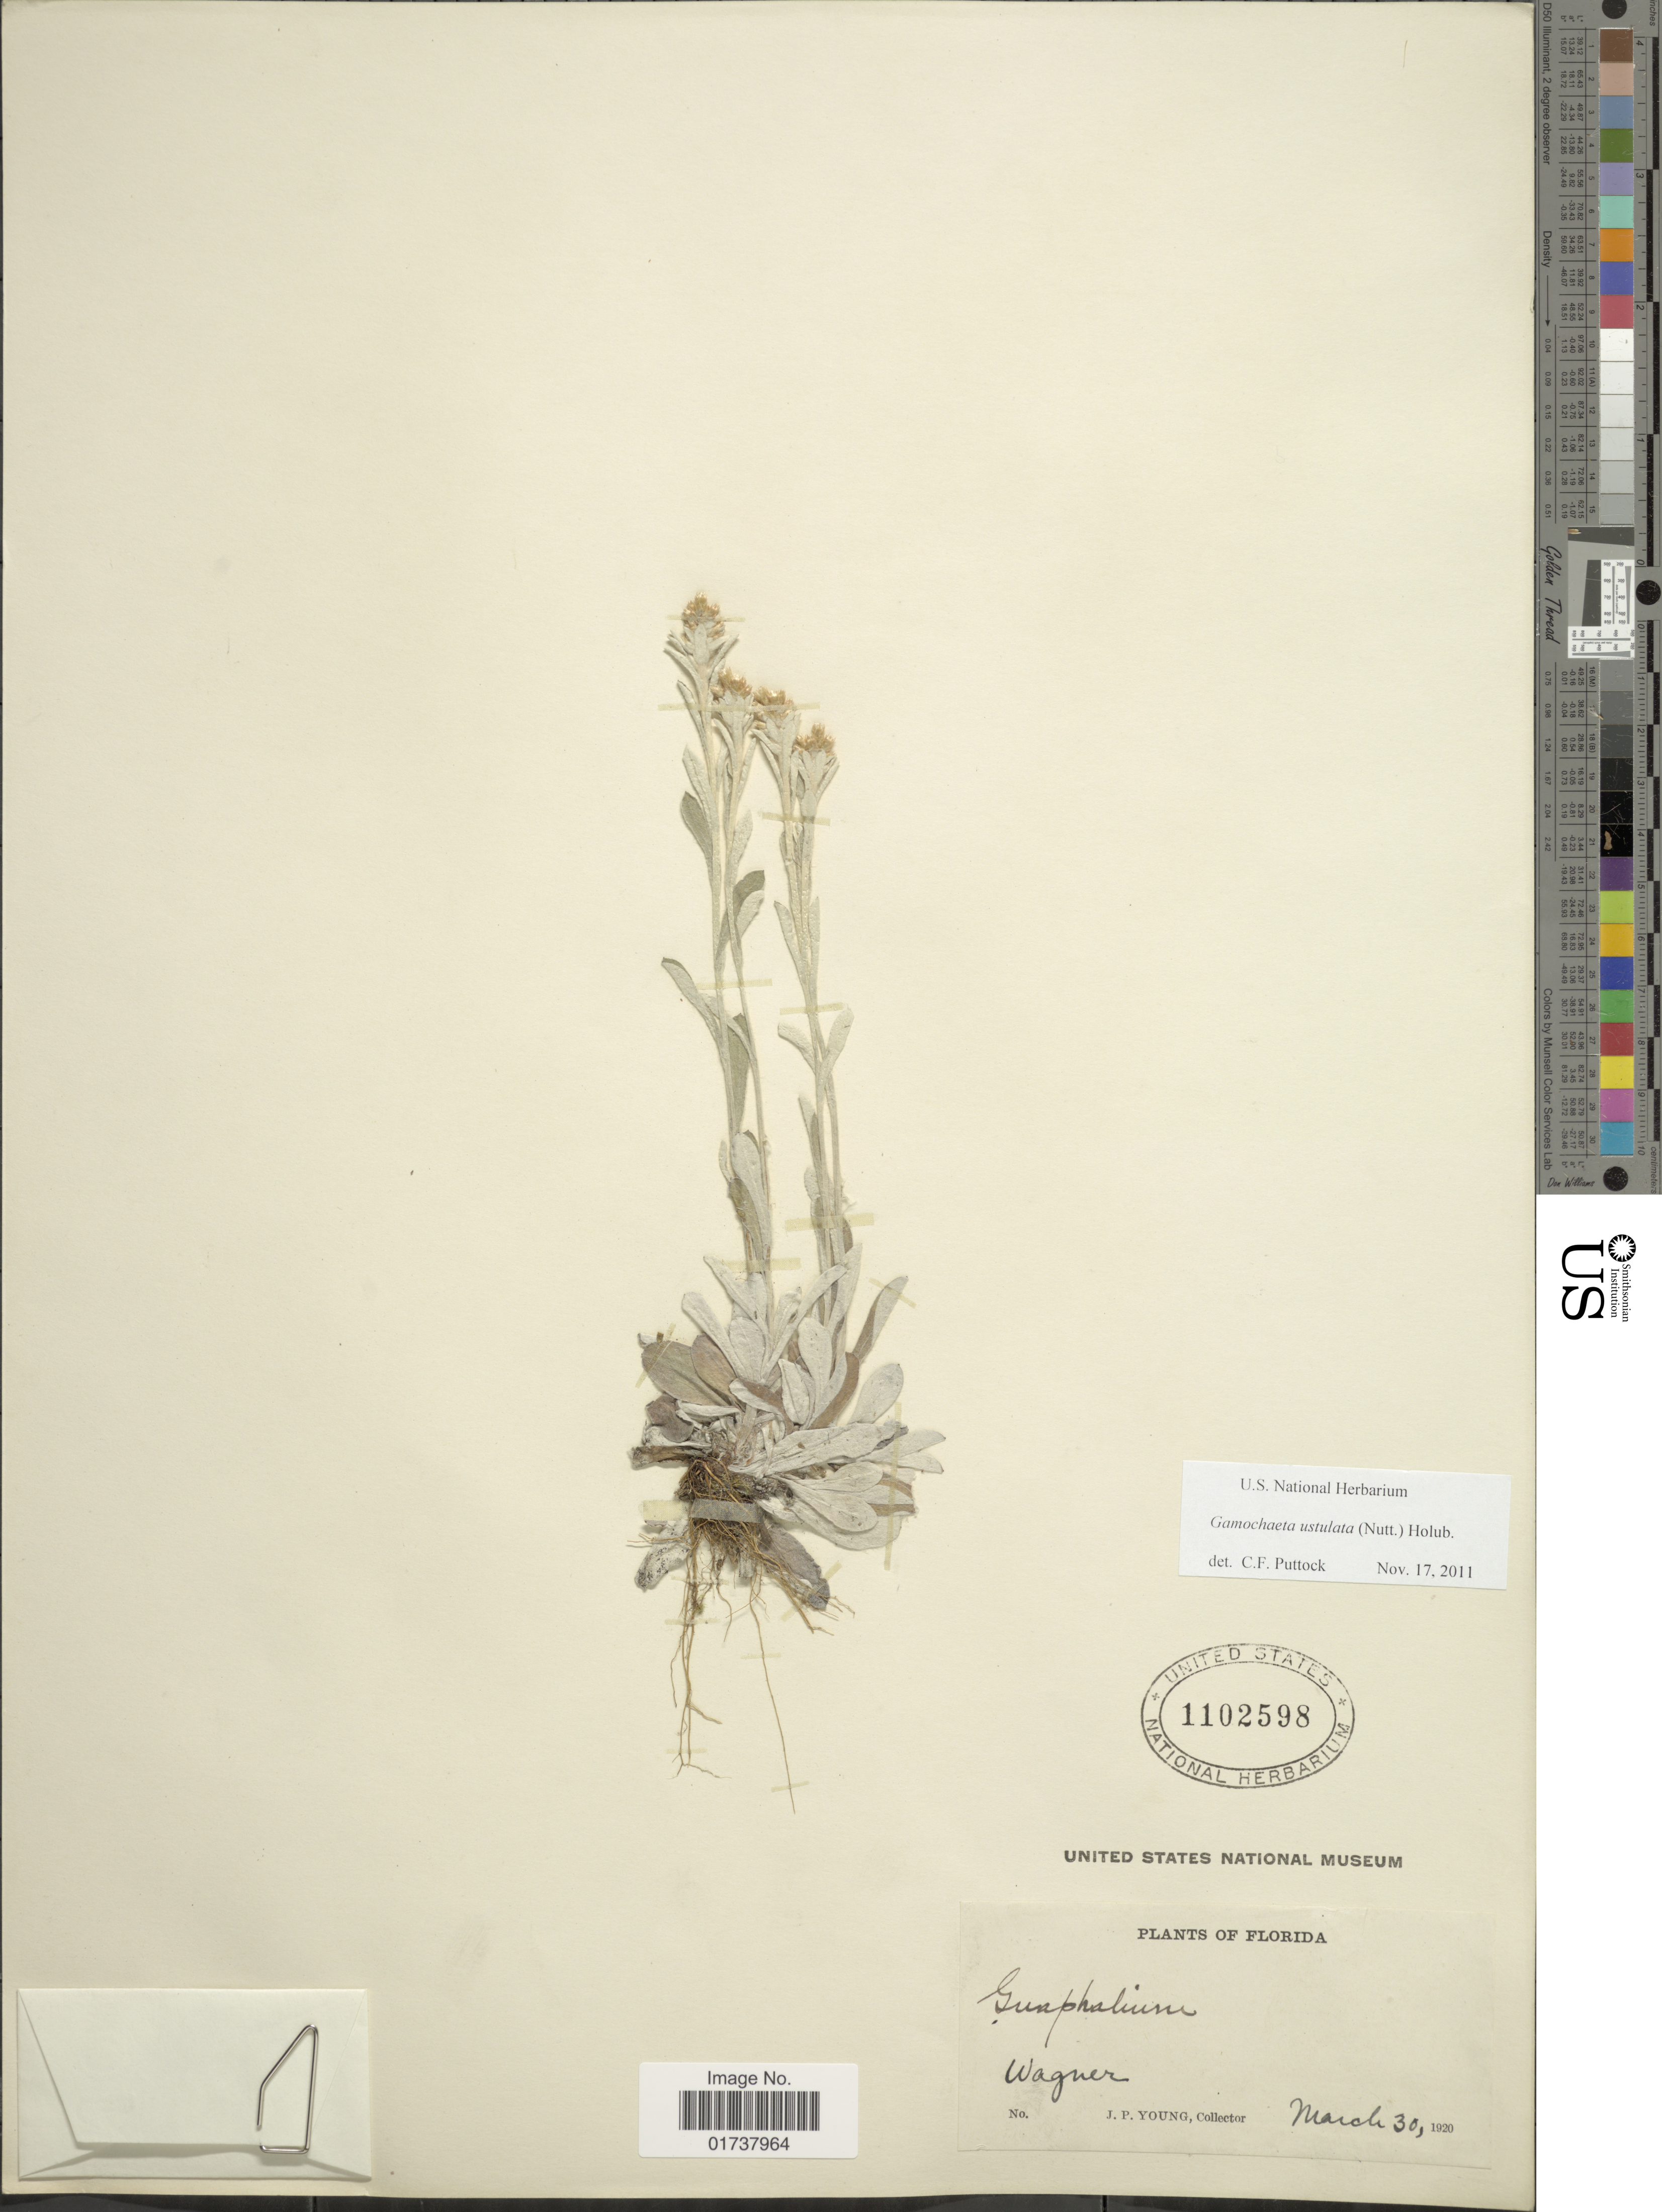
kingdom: Plantae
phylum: Tracheophyta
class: Magnoliopsida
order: Asterales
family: Asteraceae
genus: Gamochaeta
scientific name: Gamochaeta purpurea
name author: (L.) Cabrera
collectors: J. P. Young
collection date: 1920-03-30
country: United States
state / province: Florida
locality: Wagner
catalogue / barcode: US 1102598